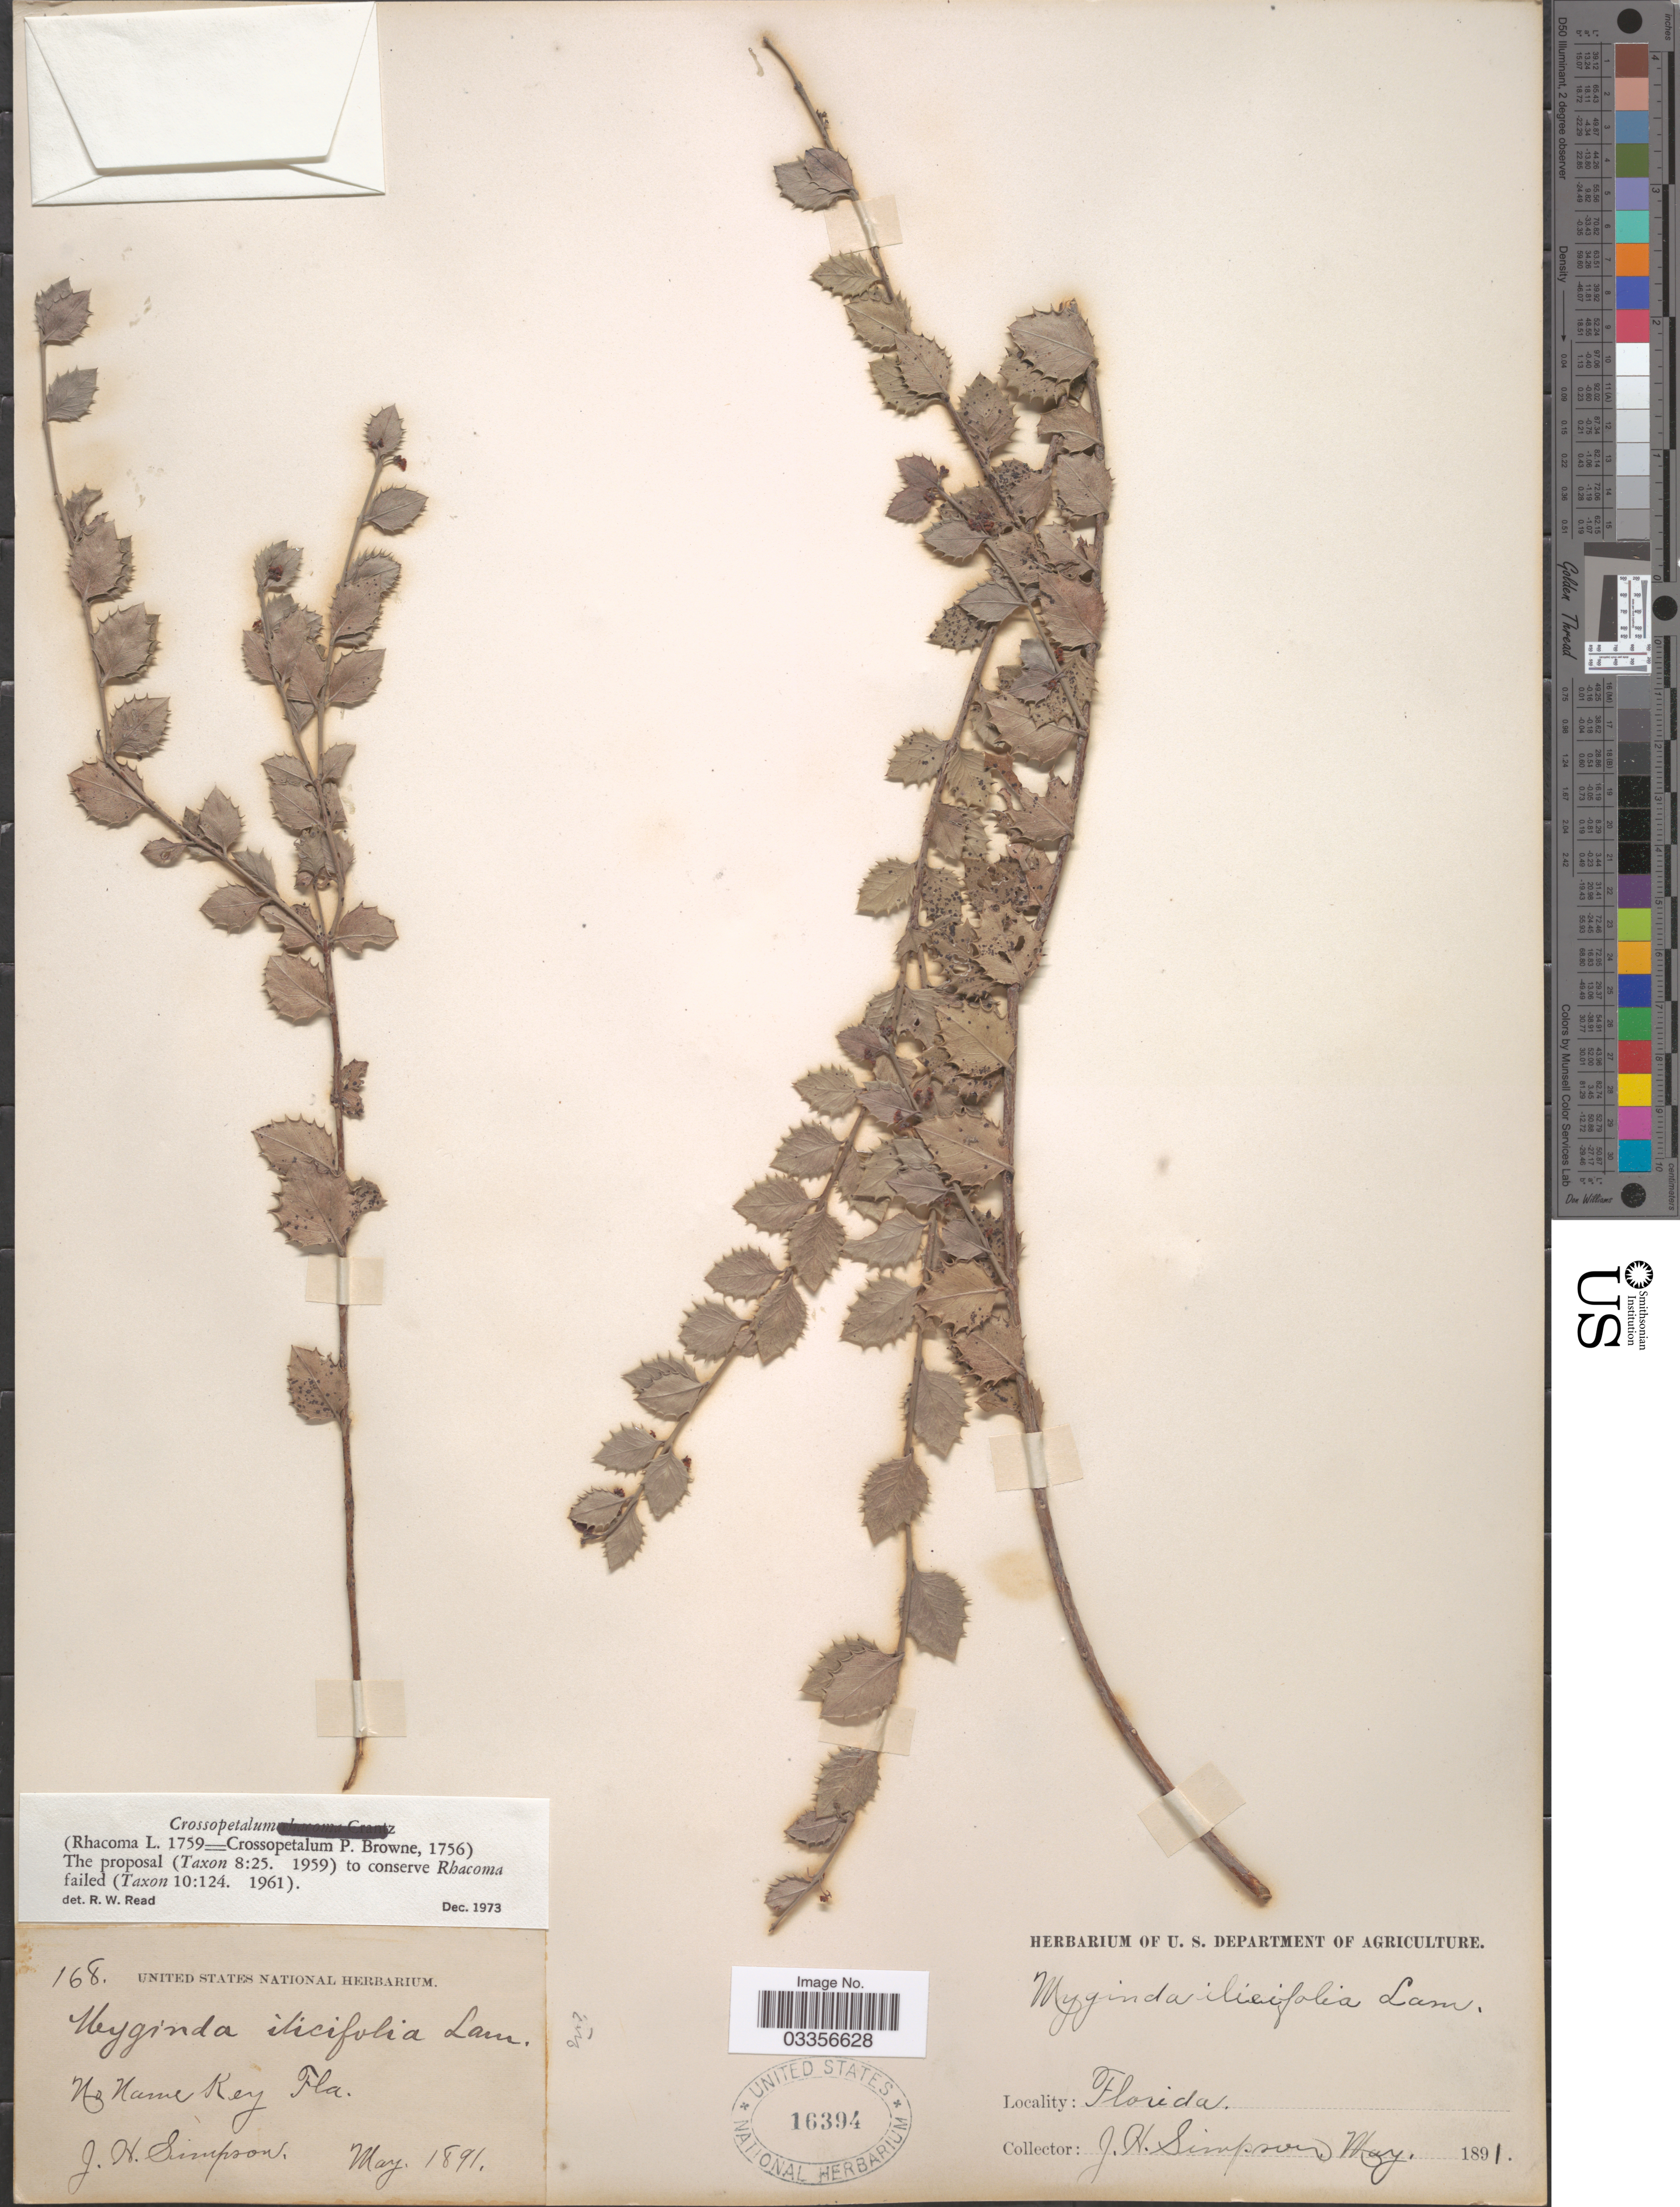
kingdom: Plantae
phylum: Tracheophyta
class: Magnoliopsida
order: Celastrales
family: Celastraceae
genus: Crossopetalum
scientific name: Crossopetalum ilicifolium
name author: (Poir.) Kuntze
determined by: Strong, Mark T., (BOT), Smithsonian Institution - National Museum of Natural History (UNITED STATES)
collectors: J. H. Simpson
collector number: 168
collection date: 1891-05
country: United States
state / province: Florida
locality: No Name Key.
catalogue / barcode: US 16394